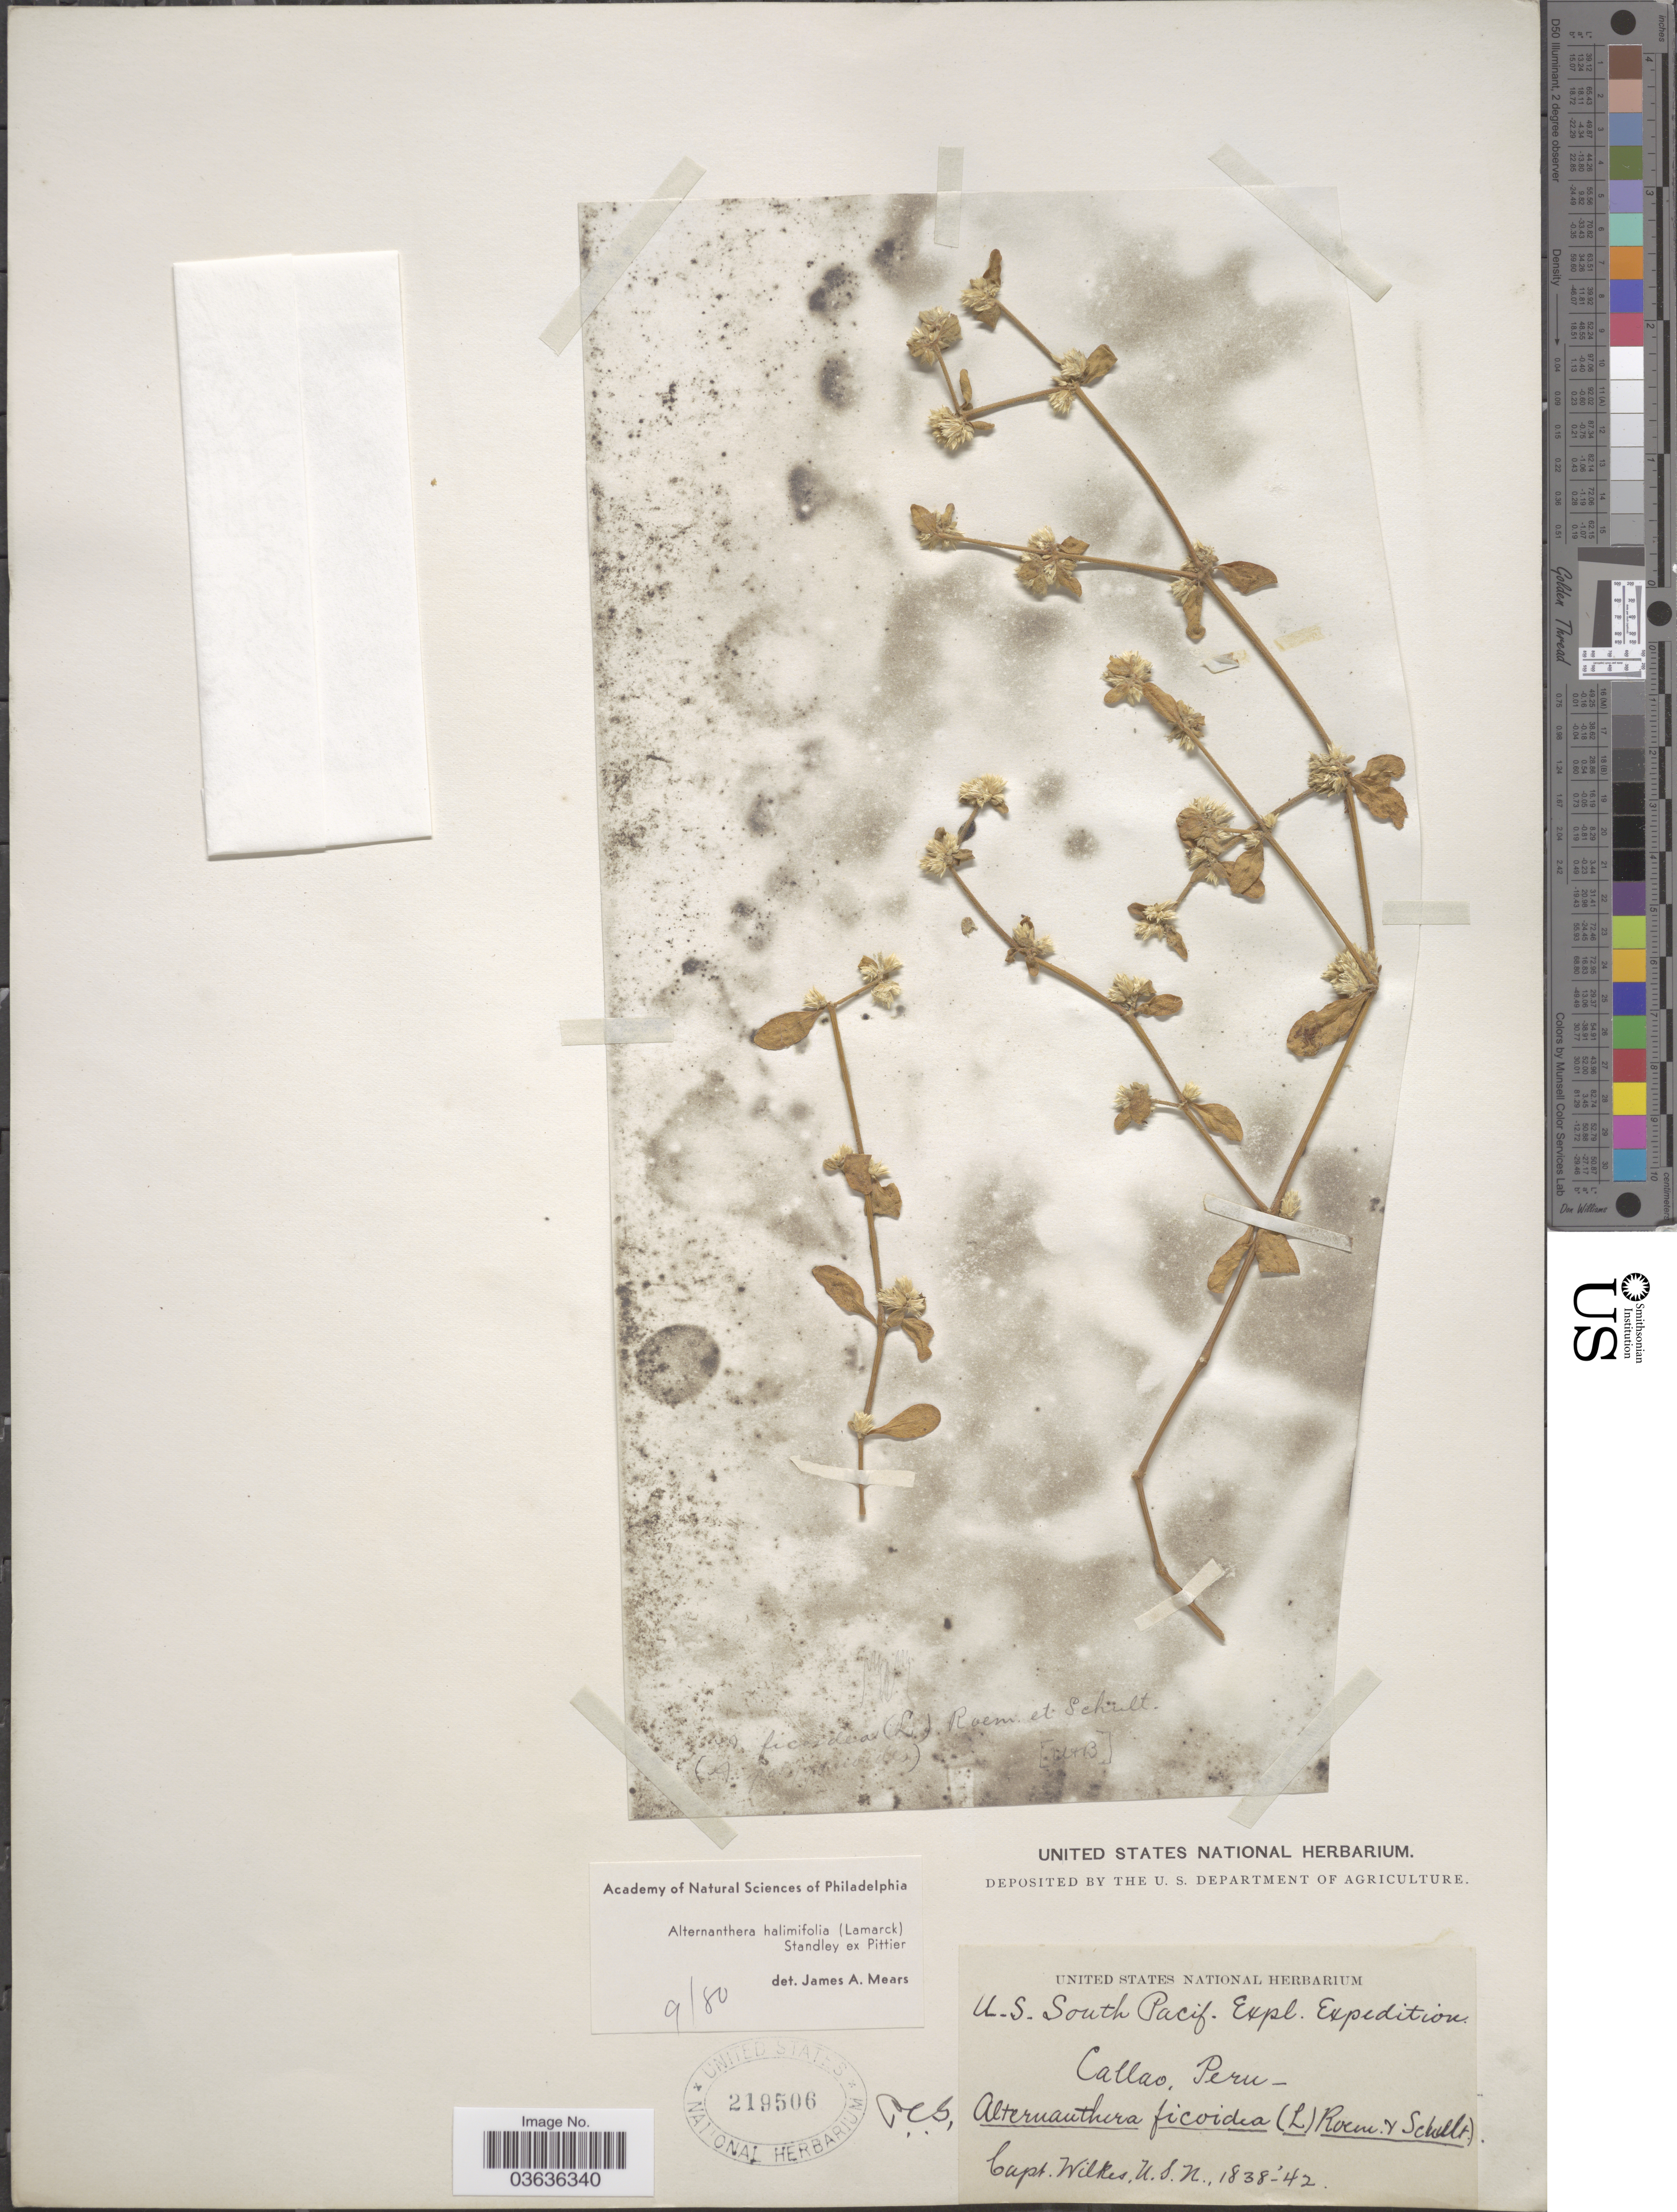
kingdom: Plantae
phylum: Tracheophyta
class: Magnoliopsida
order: Caryophyllales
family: Amaranthaceae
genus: Alternanthera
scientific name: Alternanthera halimifolia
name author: (Lam.) Standl. ex Pittier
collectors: Ex herb. of the U. S. Exploring Expedition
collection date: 1838/1842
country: Peru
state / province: Callao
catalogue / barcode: US 219506